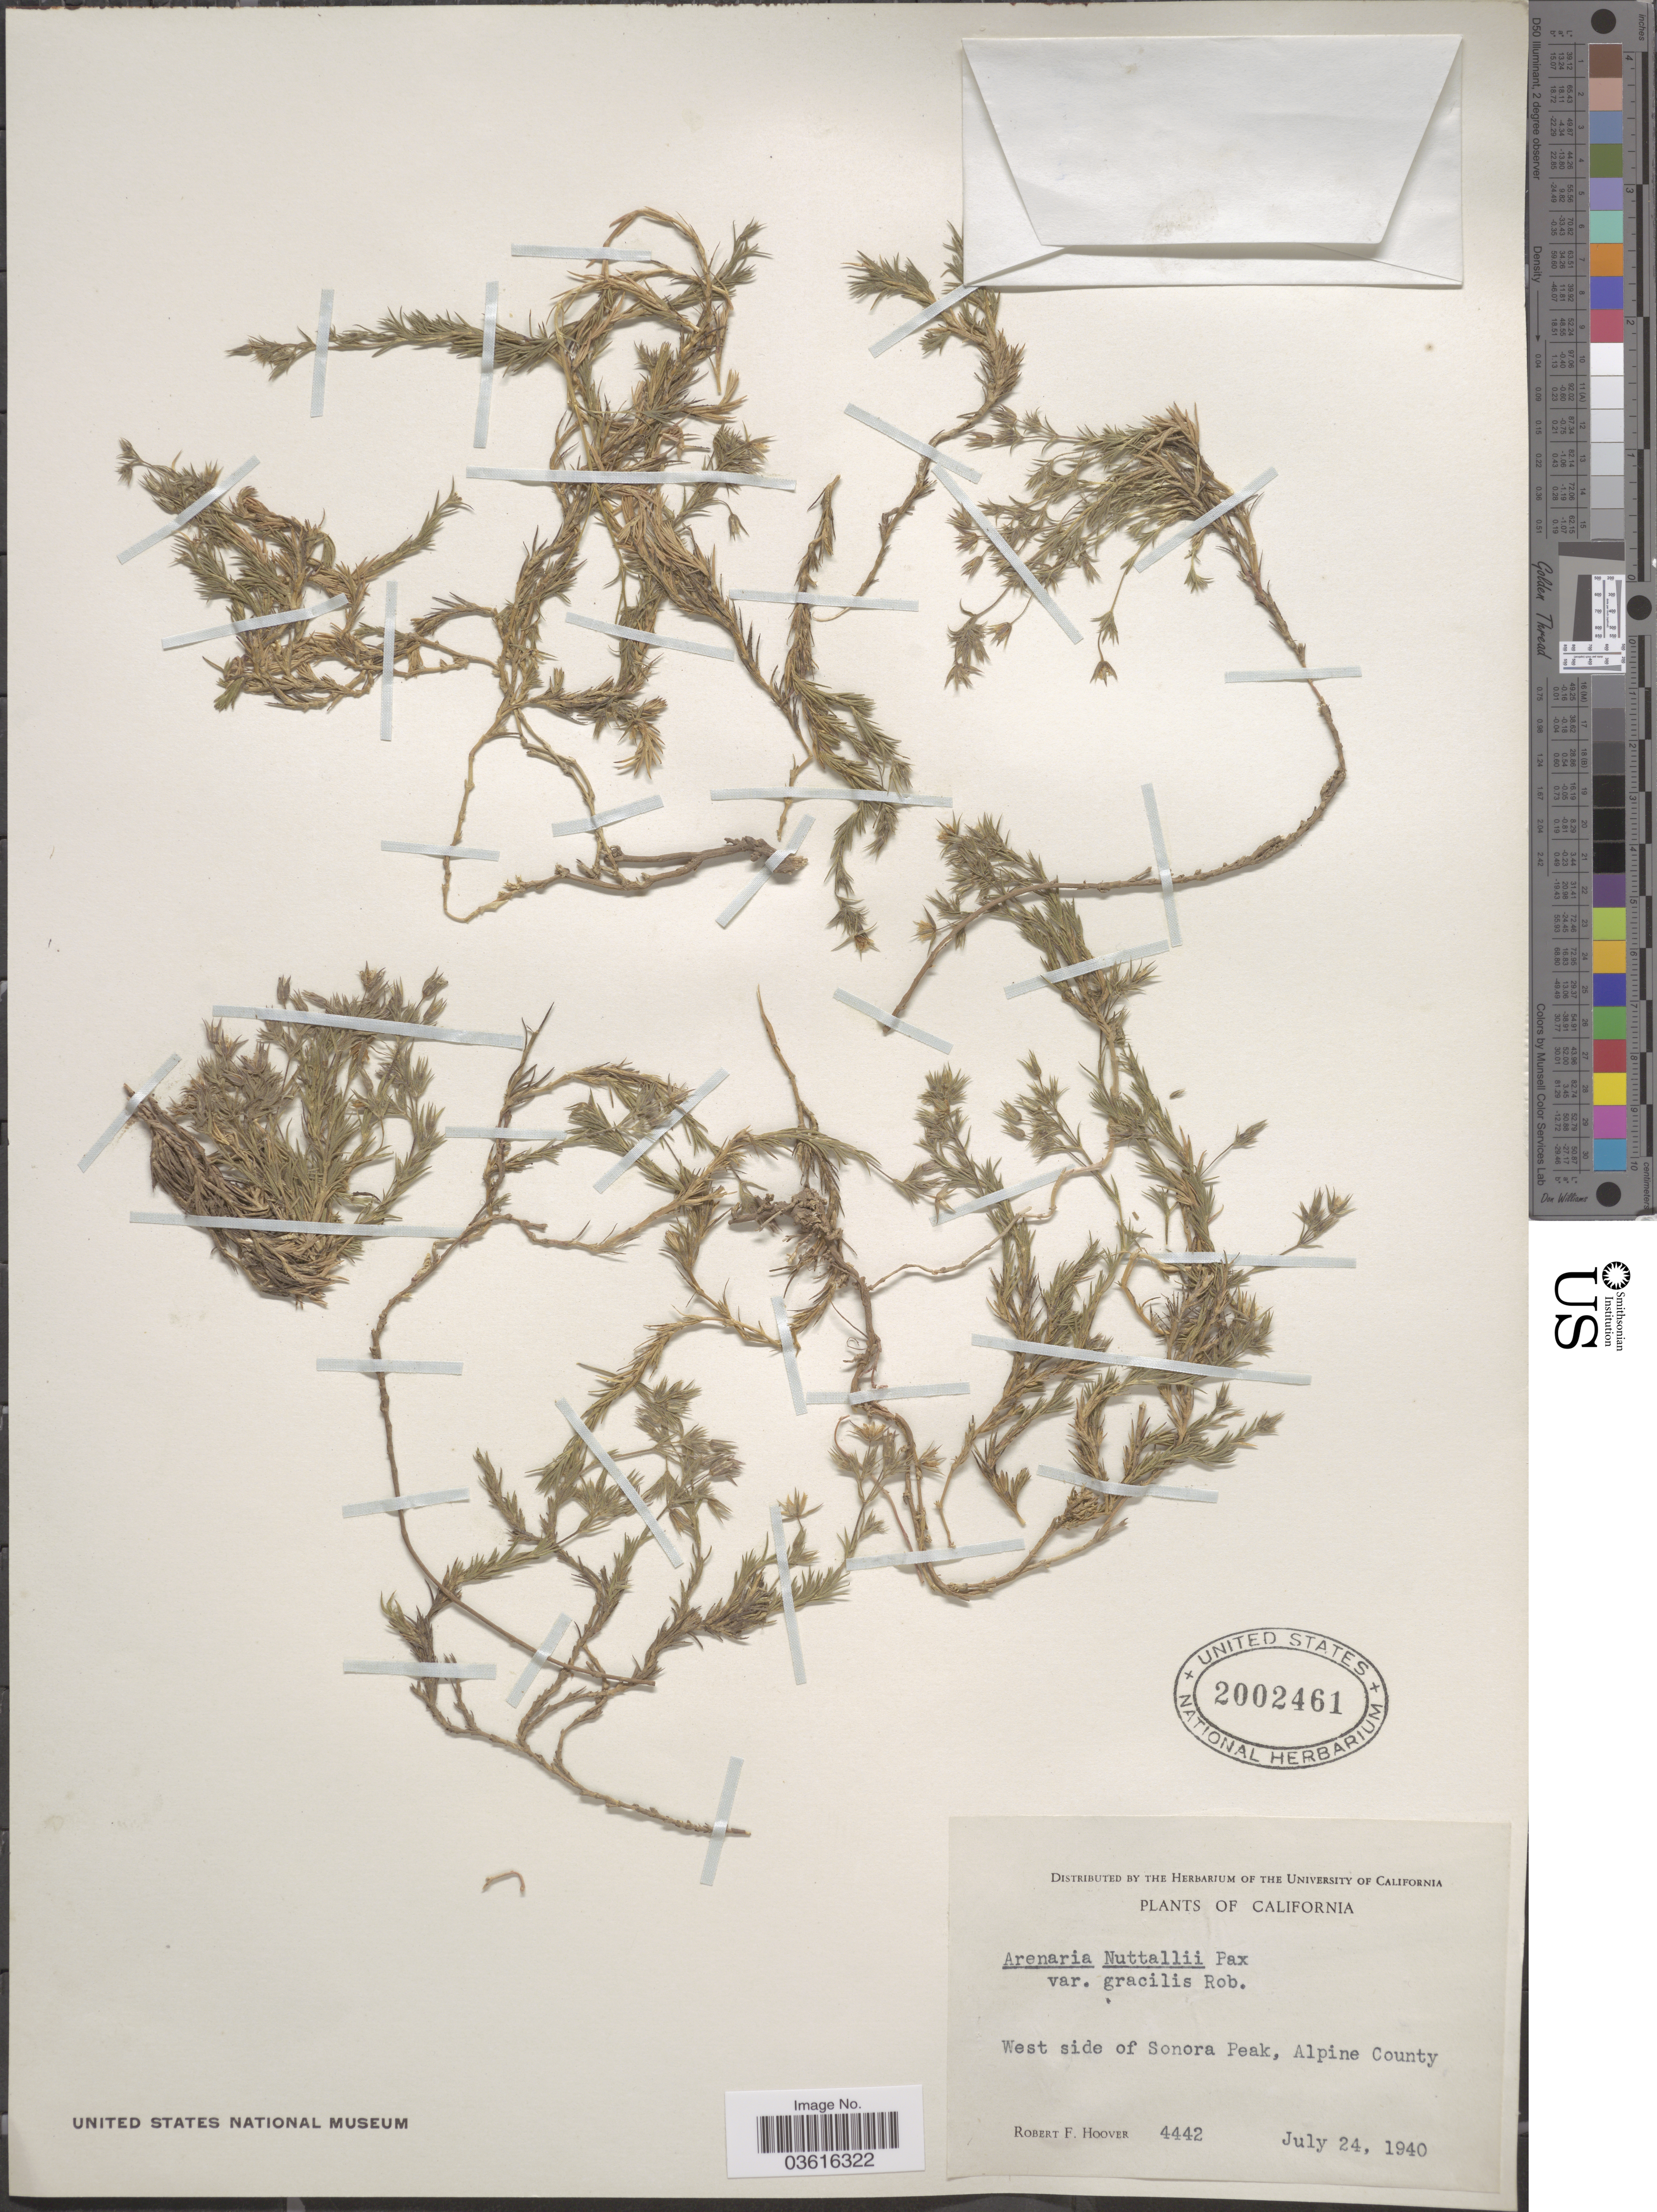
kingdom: Plantae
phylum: Tracheophyta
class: Magnoliopsida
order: Caryophyllales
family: Caryophyllaceae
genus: Minuartia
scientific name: Minuartia nuttallii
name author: (Pax) Briq.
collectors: R. F. Hoover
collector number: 4442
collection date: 1940-07-24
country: United States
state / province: California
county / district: Alpine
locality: West side of Sonora Peak, Alpine County.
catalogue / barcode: US 2002461